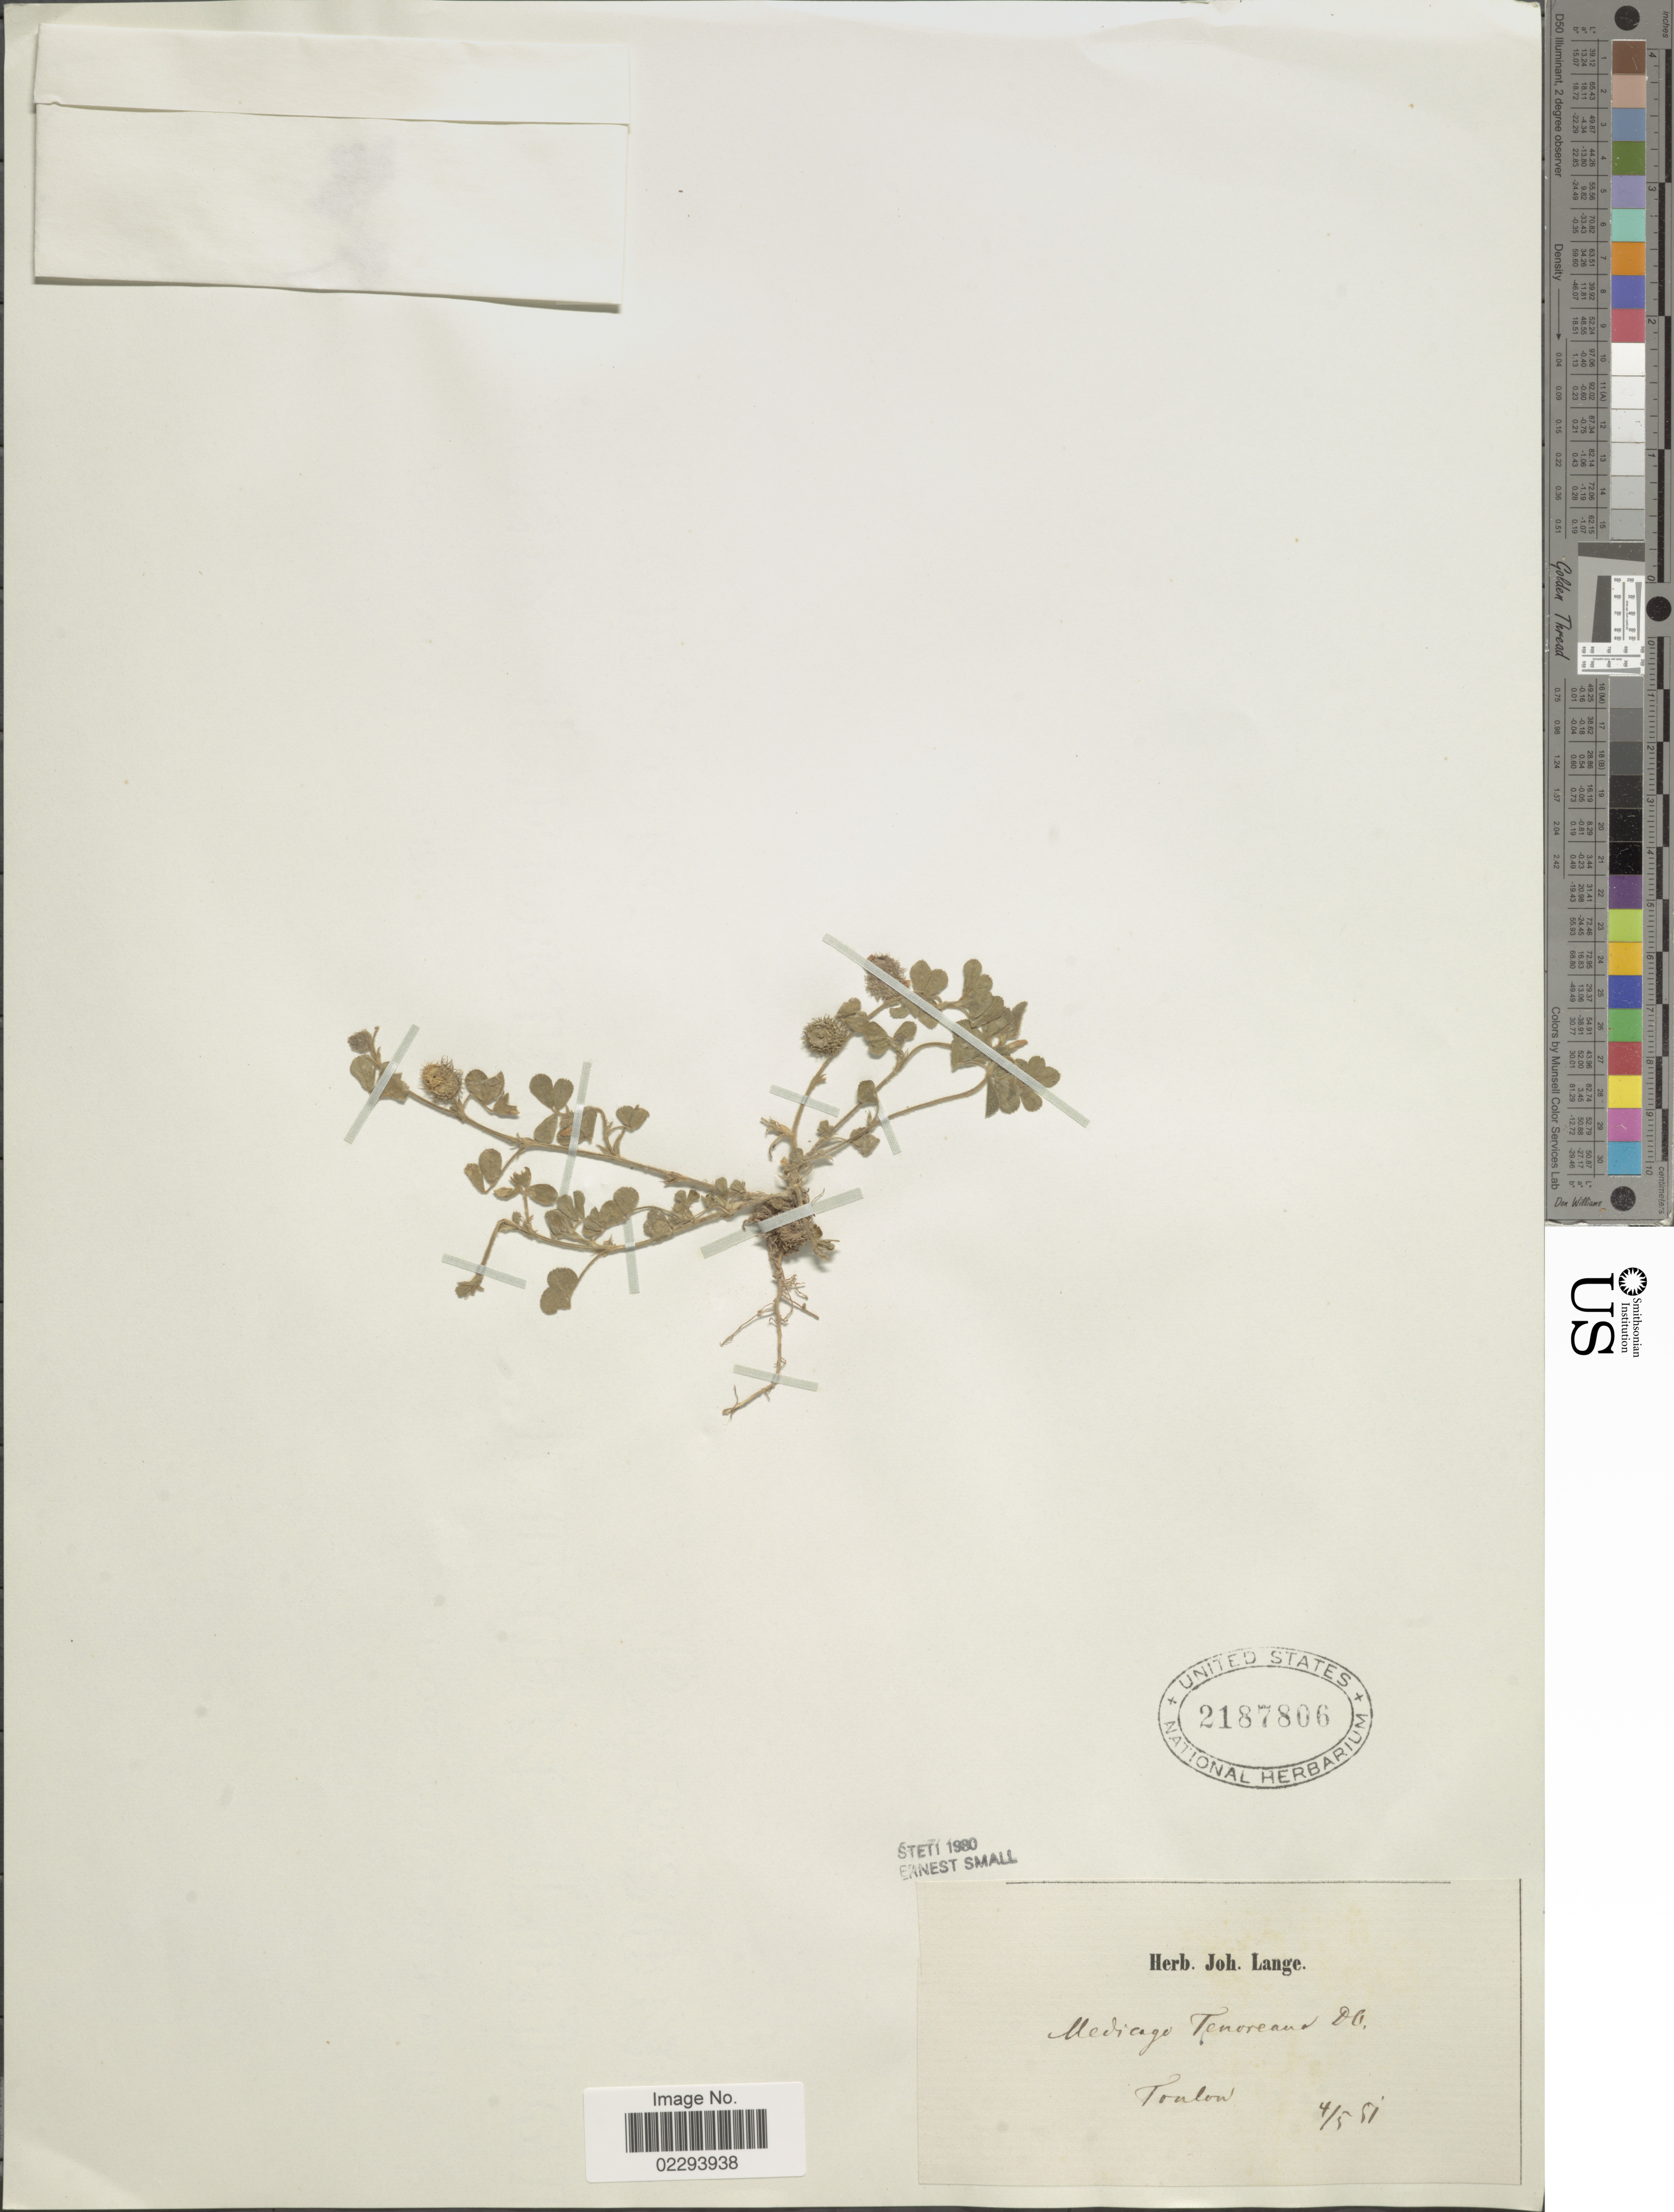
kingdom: Plantae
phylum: Tracheophyta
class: Magnoliopsida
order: Fabales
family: Fabaceae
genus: Medicago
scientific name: Medicago tenoreana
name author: Ser.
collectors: ex herb. Joh. Lange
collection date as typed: Transcribed d/m/y: 4/5/51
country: France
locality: Toulon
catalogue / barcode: US 2187806